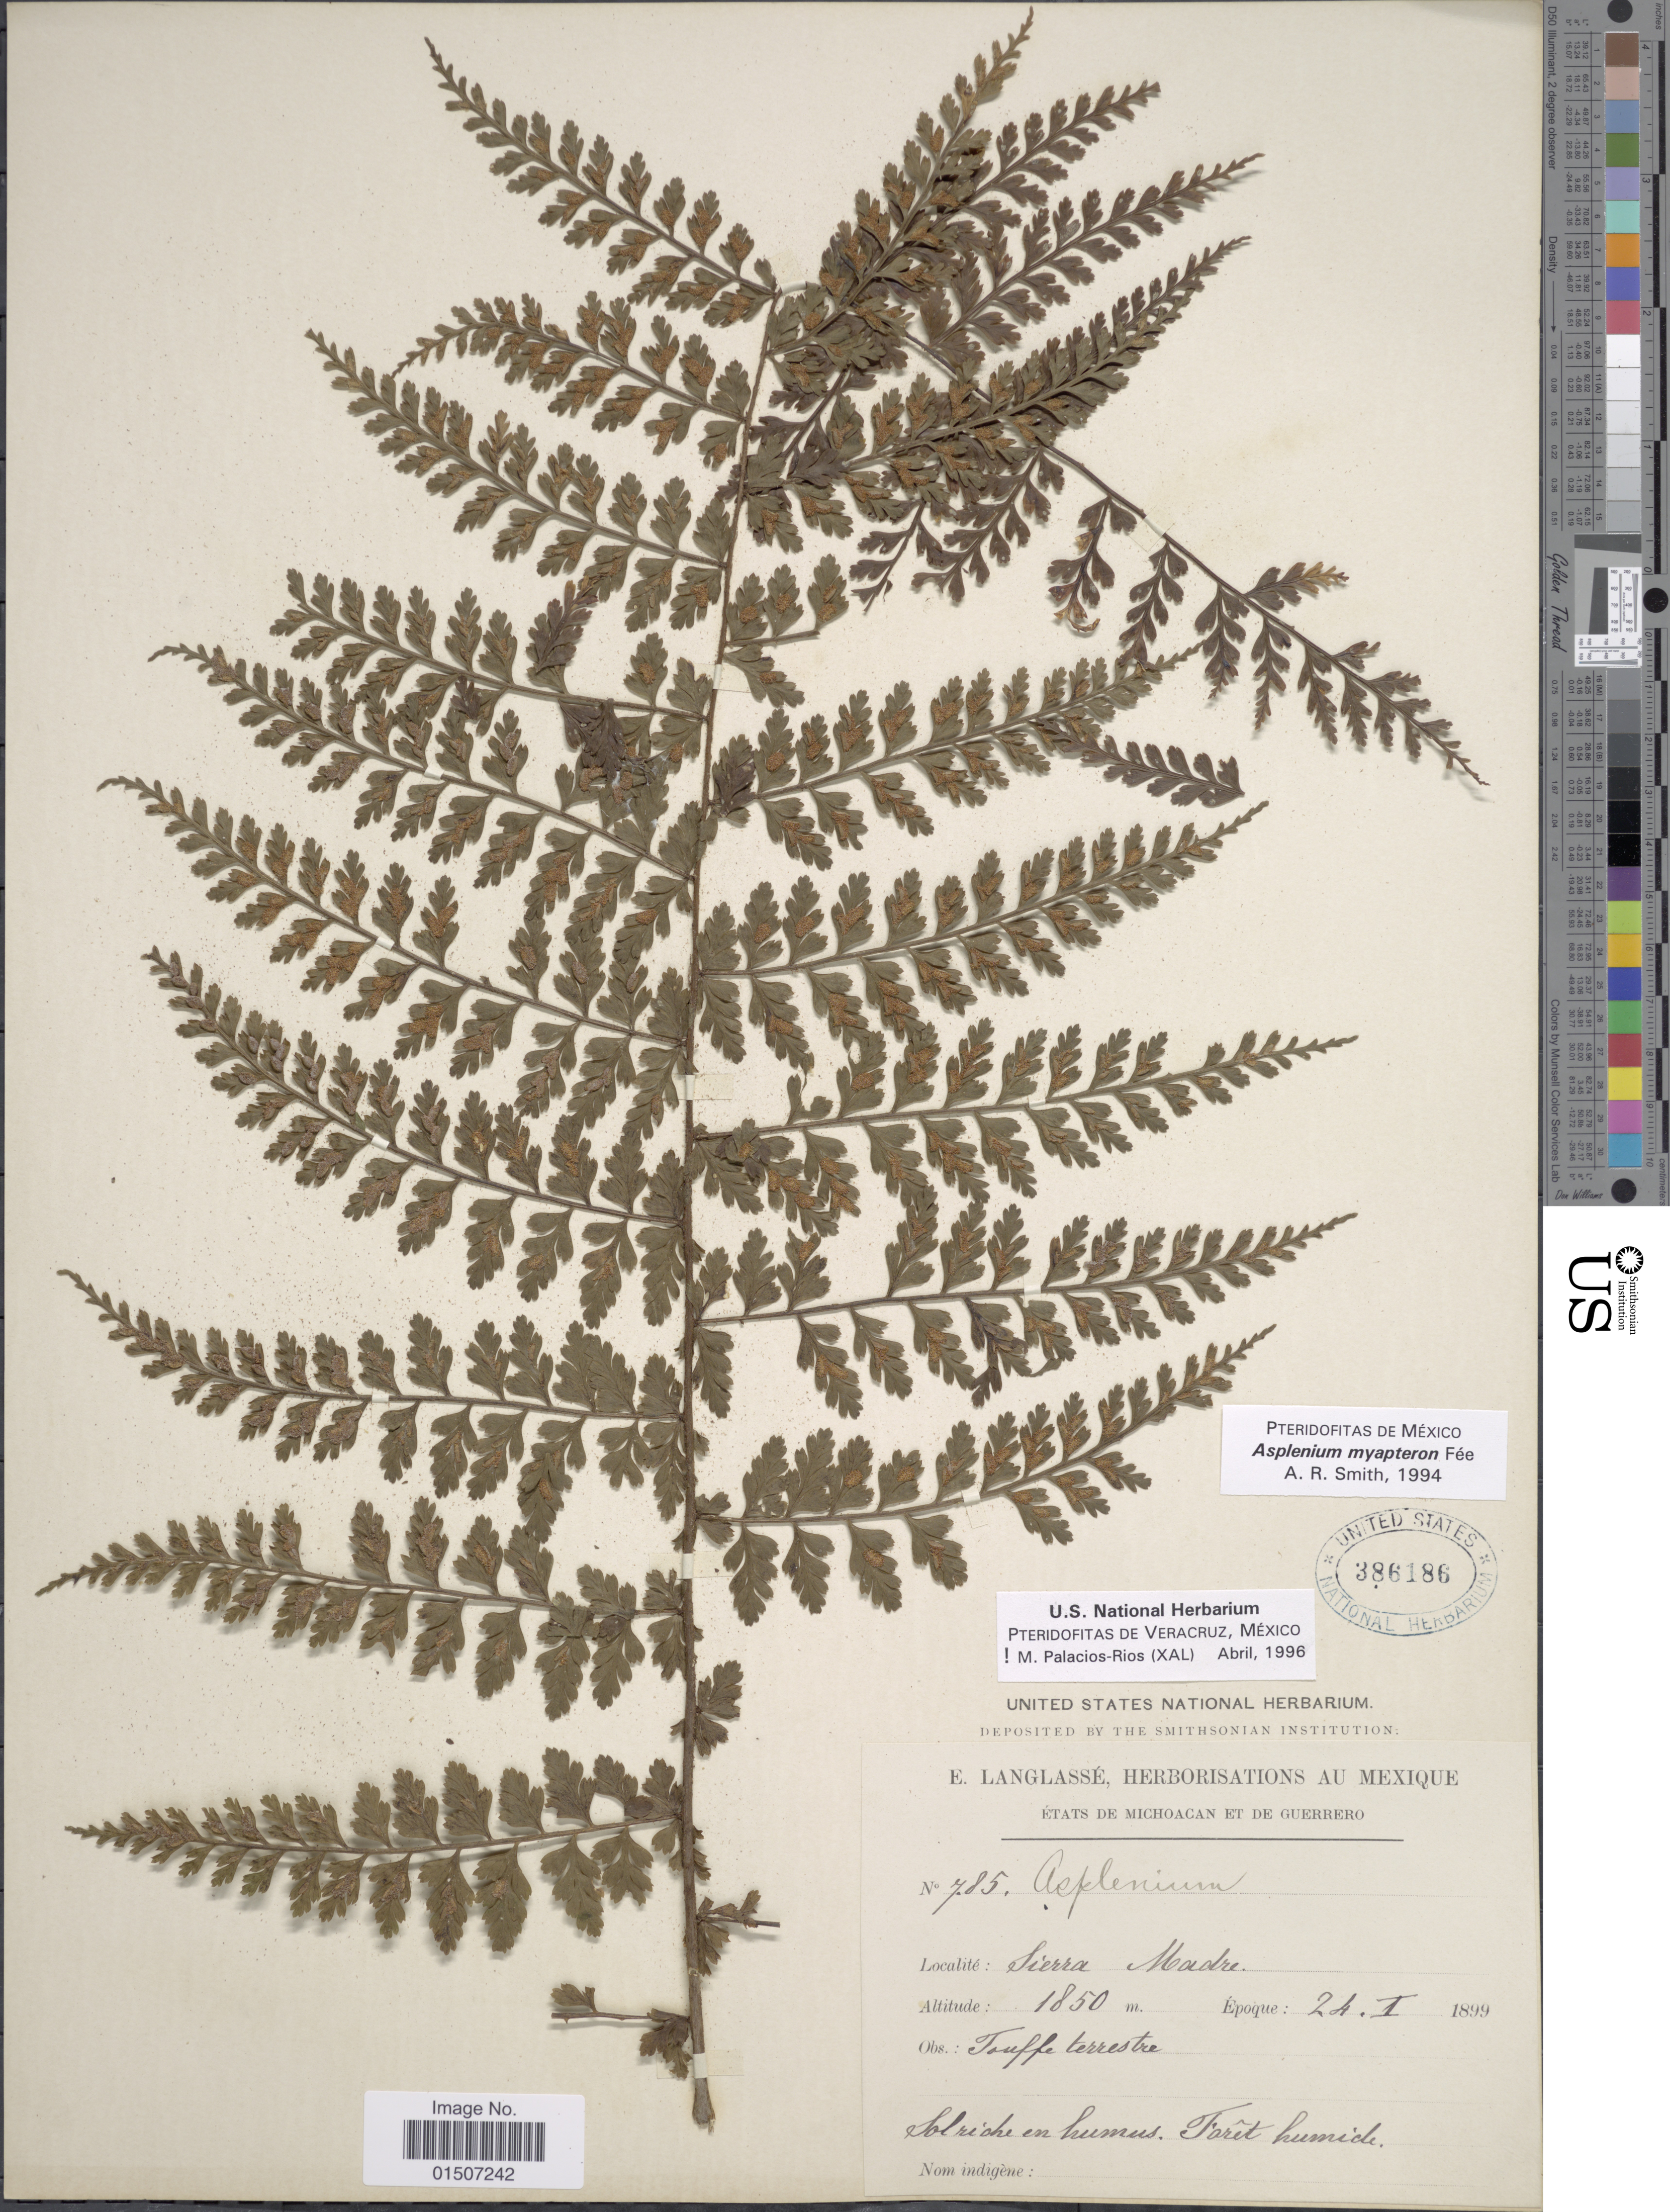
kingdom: Plantae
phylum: Tracheophyta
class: Polypodiopsida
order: Polypodiales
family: Aspleniaceae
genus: Asplenium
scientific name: Asplenium myapteron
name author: Fée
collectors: E. Langlassé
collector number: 785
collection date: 1899-01-24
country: Mexico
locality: États de Michoacan et de Guerrero, Sierra Madre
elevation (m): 1850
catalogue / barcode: US 386186